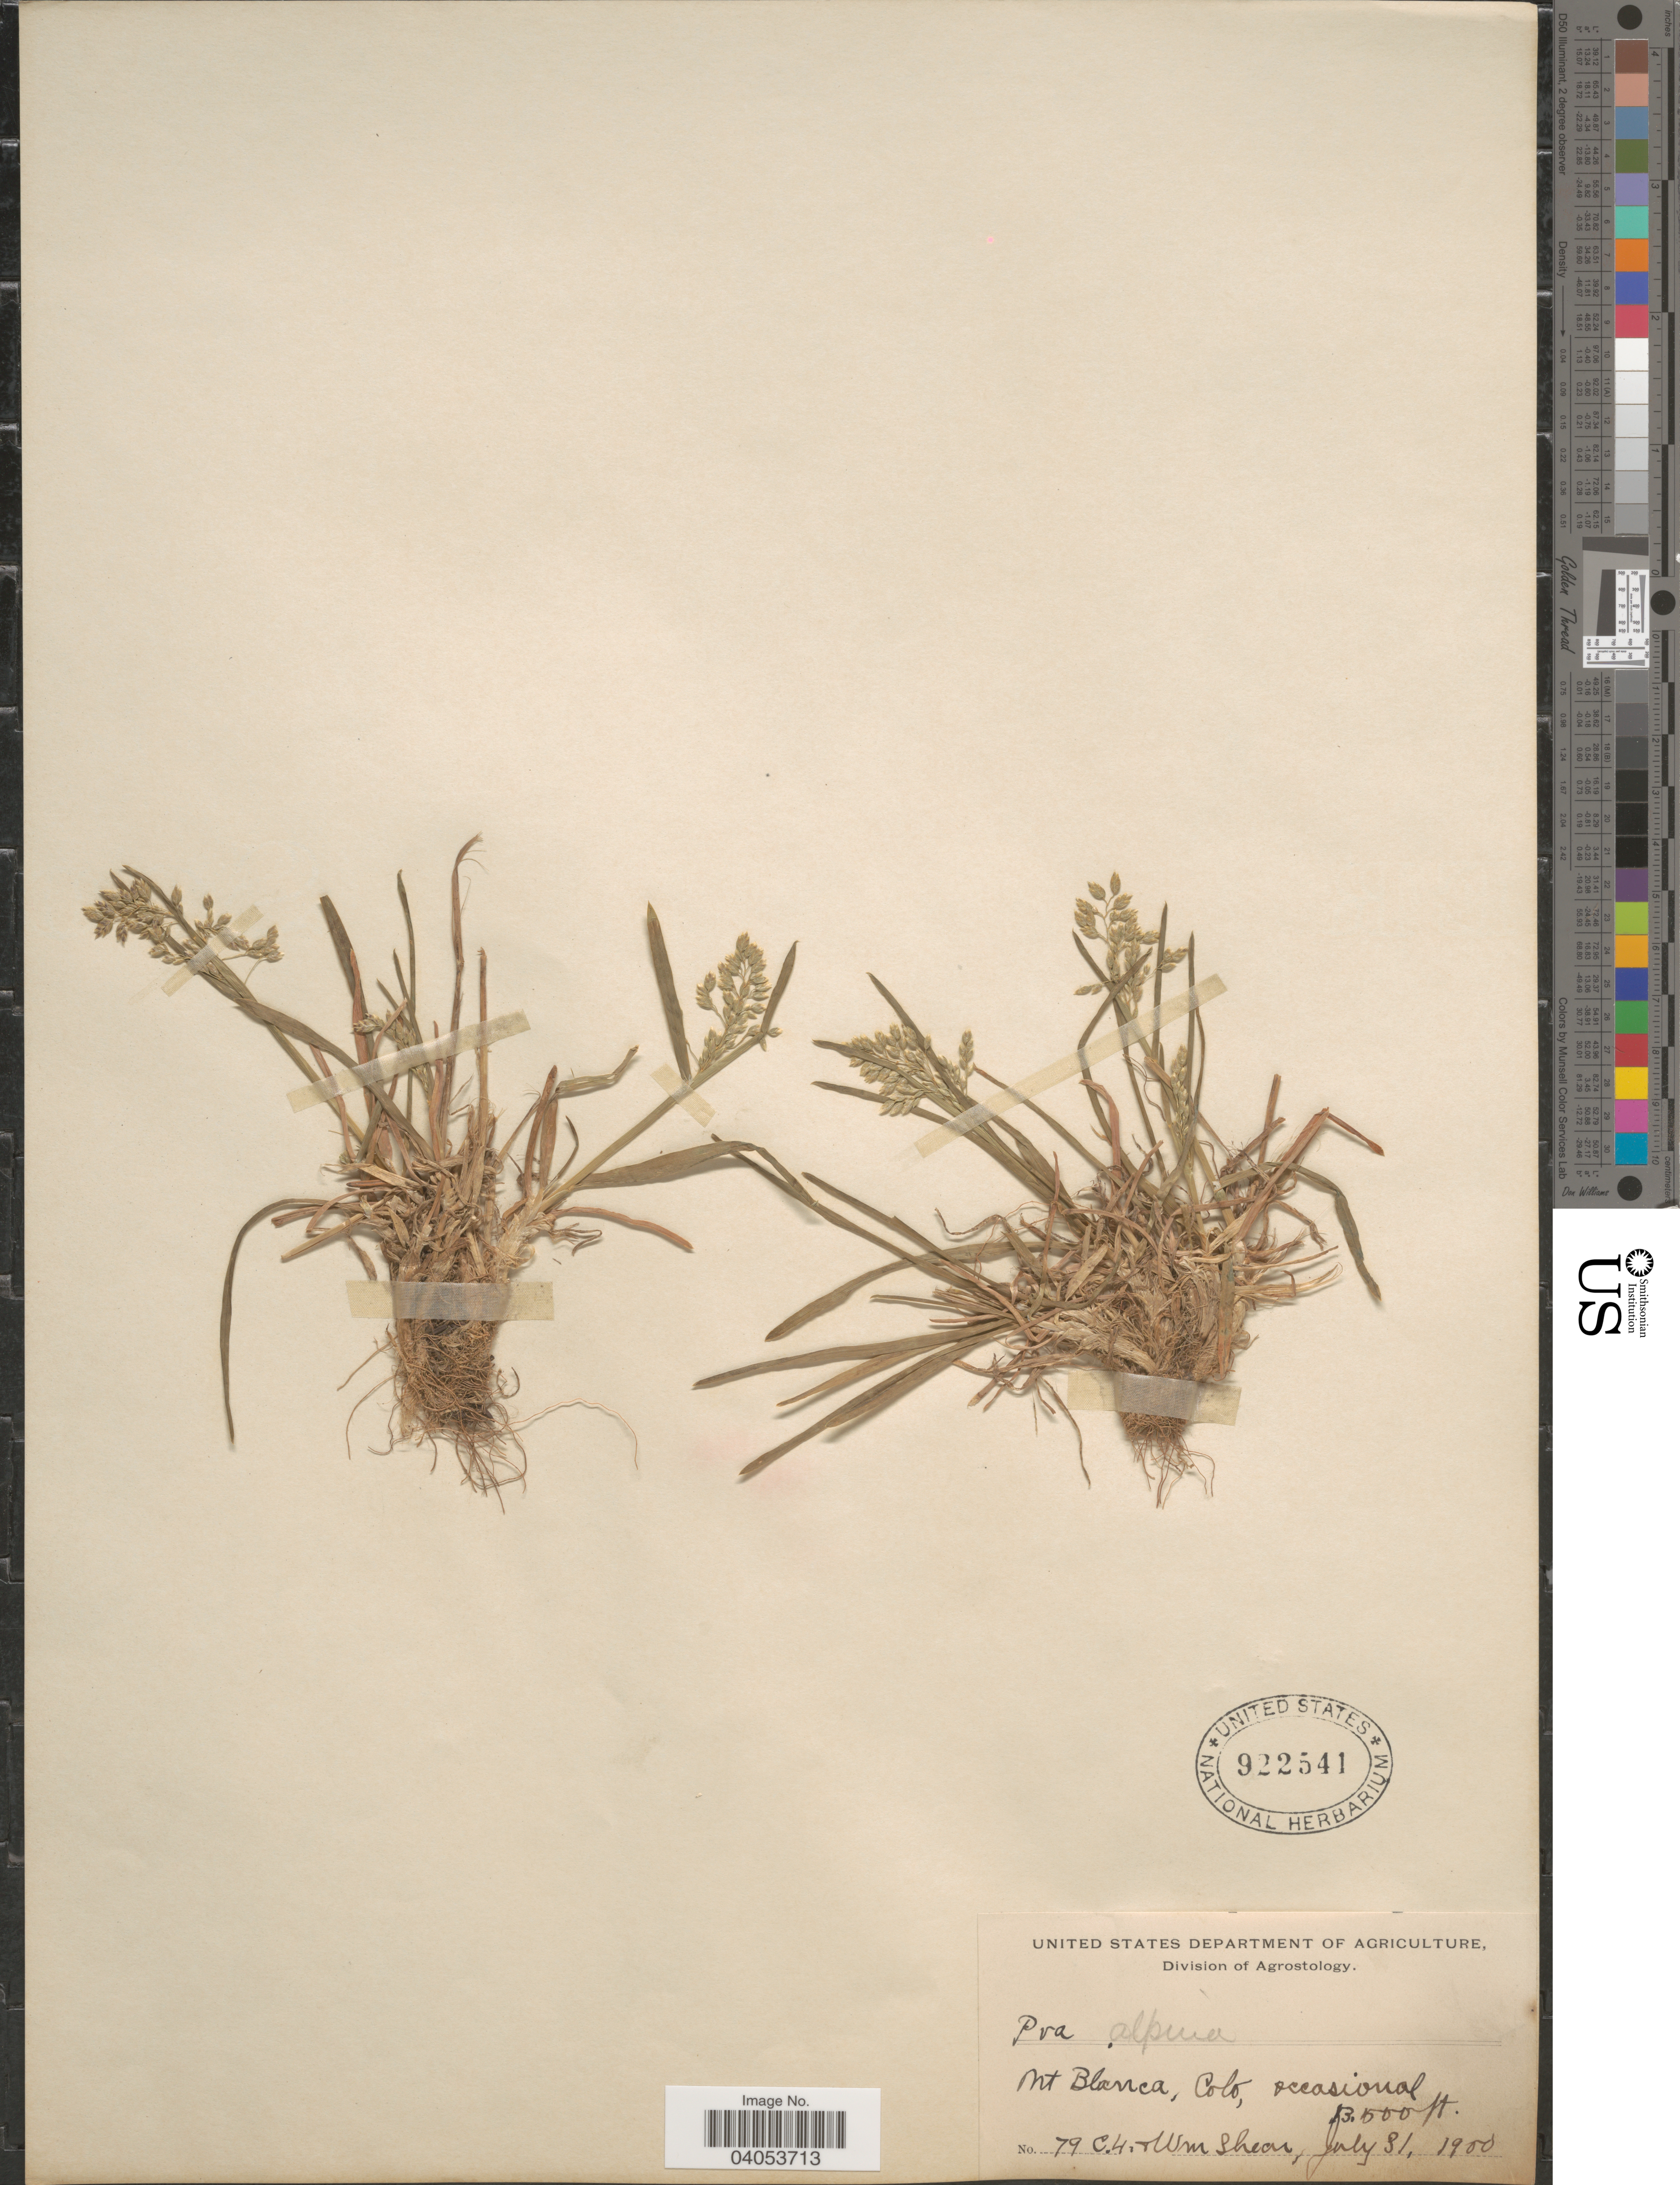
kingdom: Plantae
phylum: Tracheophyta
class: Liliopsida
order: Poales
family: Poaceae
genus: Poa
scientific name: Poa alpina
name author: L.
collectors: C. L. Shear & W. Shear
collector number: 79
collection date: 1900-07-31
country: United States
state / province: Colorado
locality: Mt Blanca.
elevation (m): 4115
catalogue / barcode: US 922541